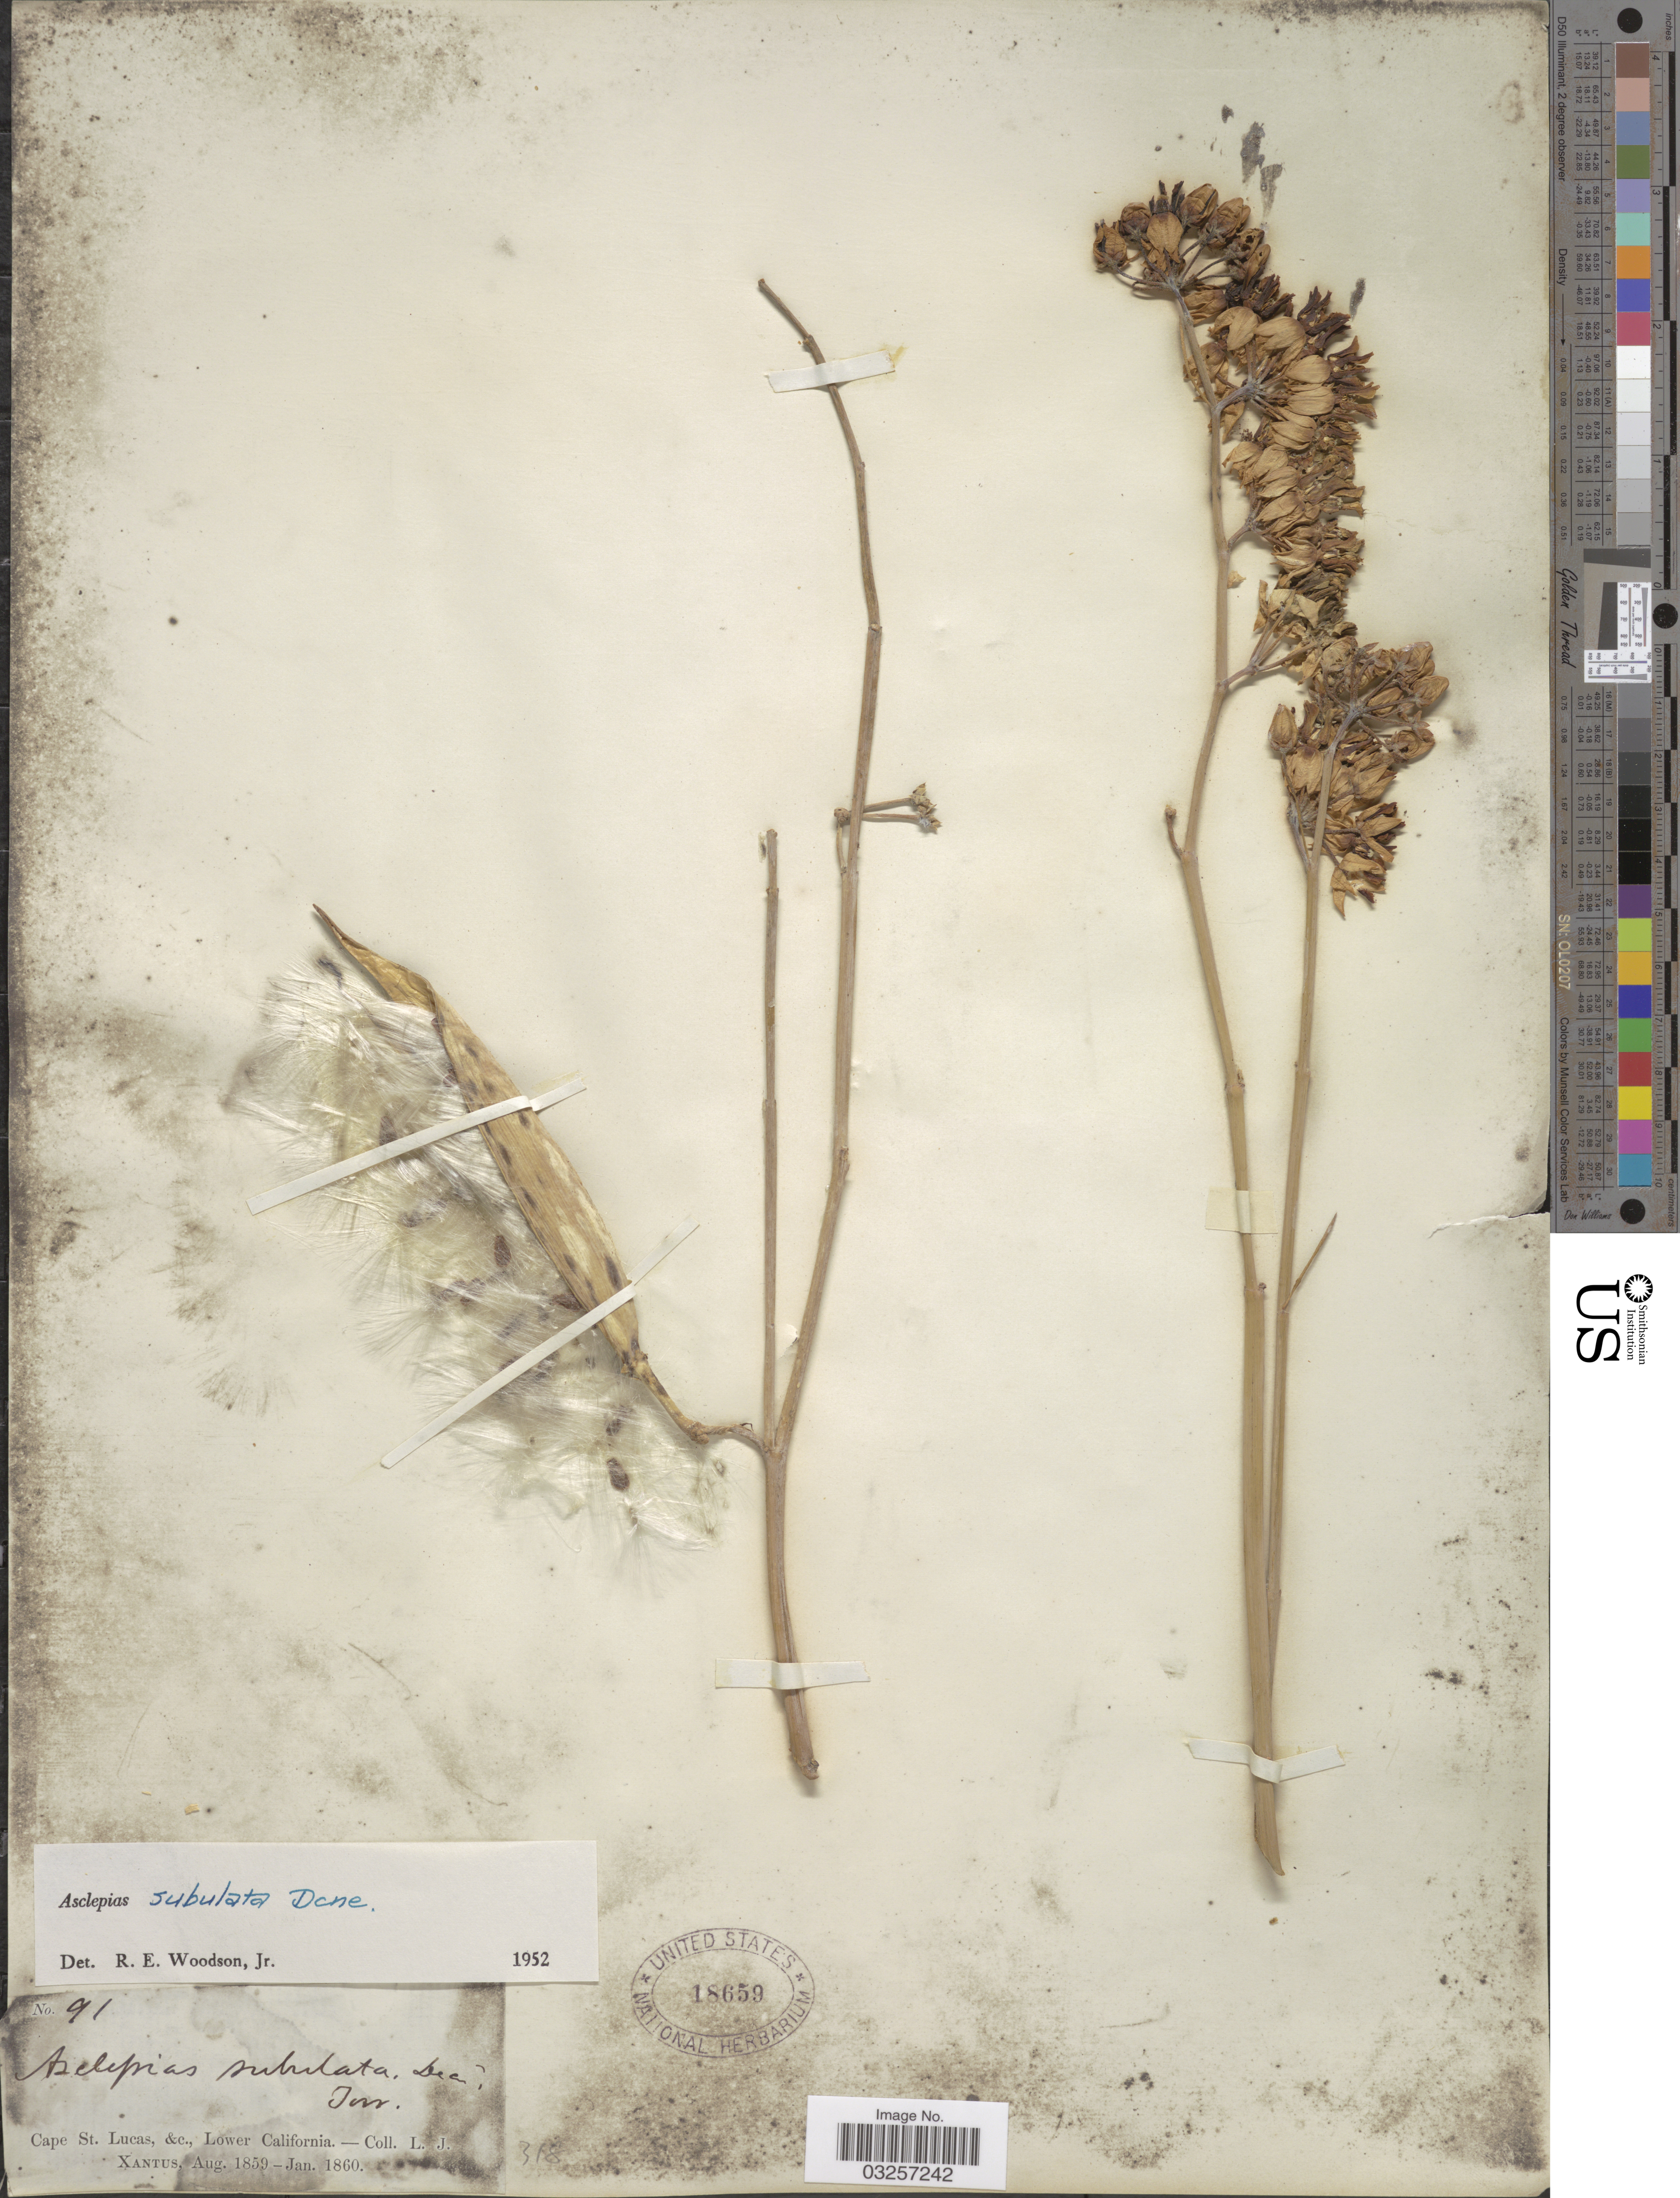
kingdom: Plantae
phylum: Tracheophyta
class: Magnoliopsida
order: Gentianales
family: Apocynaceae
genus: Asclepias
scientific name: Asclepias subulata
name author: Decne.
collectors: L. J. Xantus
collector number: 91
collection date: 1859-08/1860-01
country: Mexico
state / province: Baja California Sur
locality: Cape St. Lucas, c.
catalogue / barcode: US 18659